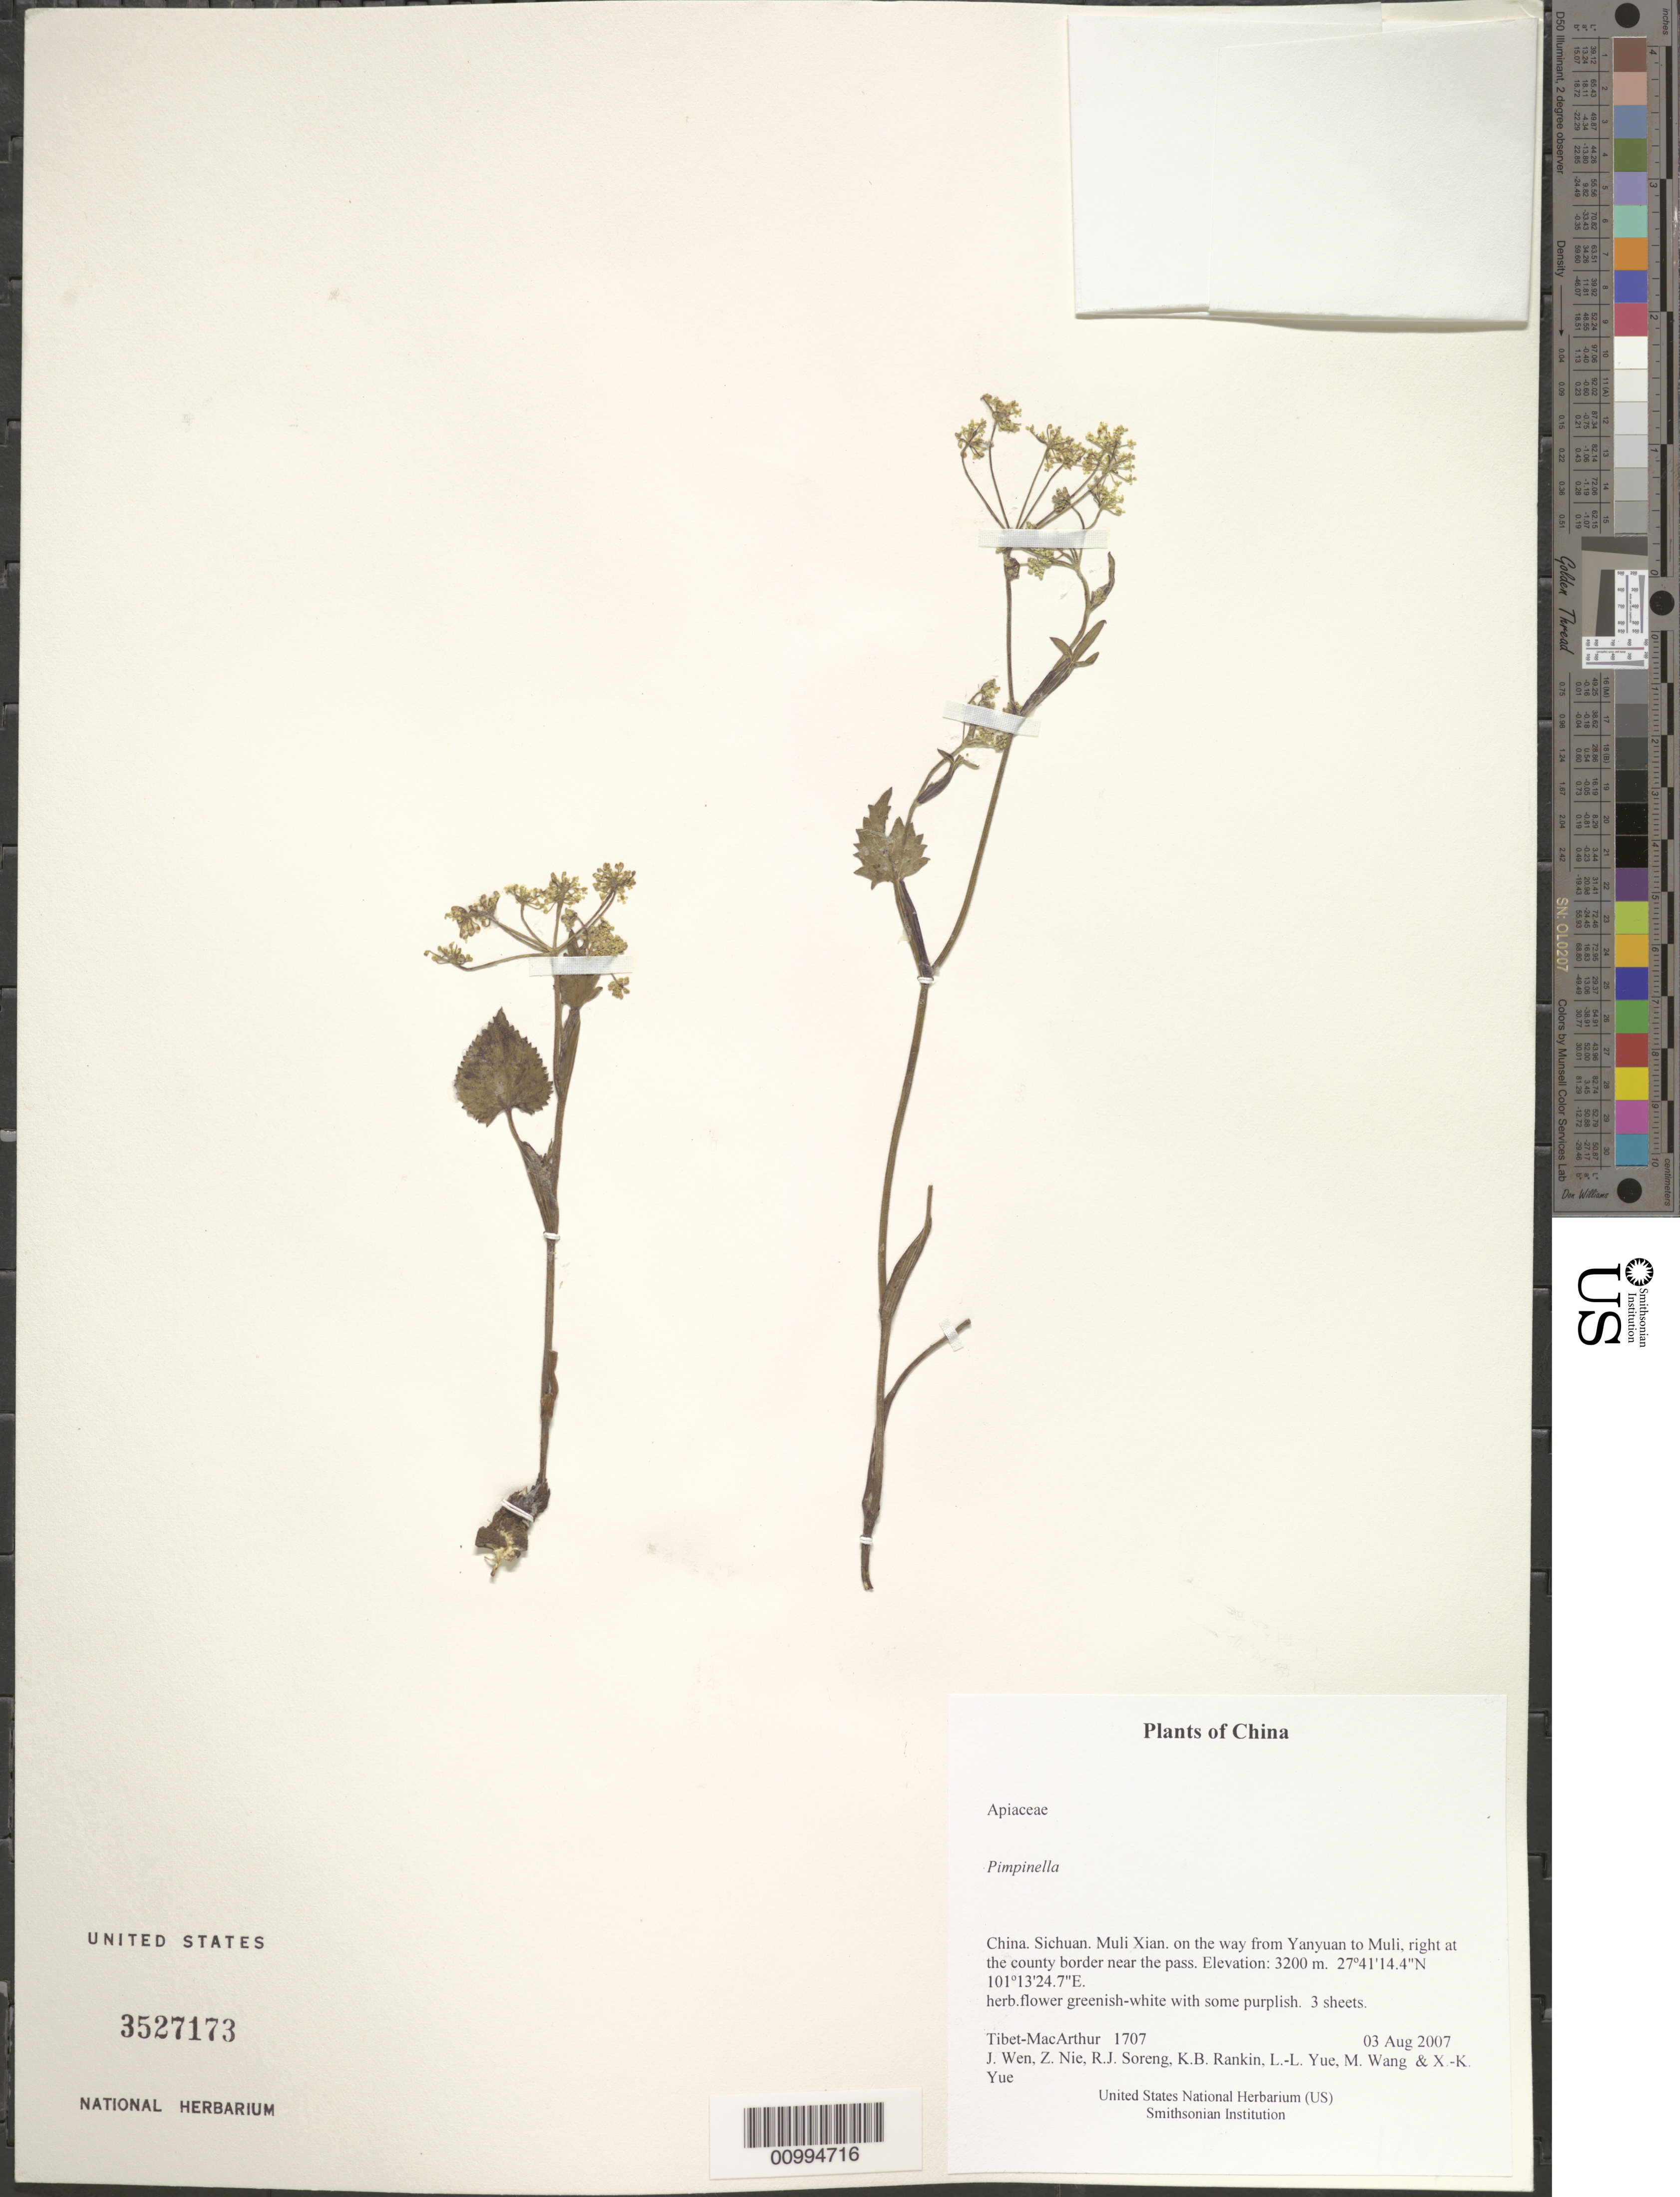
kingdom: Plantae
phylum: Tracheophyta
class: Magnoliopsida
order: Apiales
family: Apiaceae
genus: Pimpinella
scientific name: Pimpinella sp.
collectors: Tibet-MacArthur, J. Wen, Z. Nie, R. J. Soreng, K. Rankin, L. Yue, M. Wang & X. Yue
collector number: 1707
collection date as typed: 03 Aug 2007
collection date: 2007-08-03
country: China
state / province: Sichuan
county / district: Muli Xian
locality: on the way from Yanyuan to Muli, right at the county border near the pass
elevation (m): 3200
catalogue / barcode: US 3527173